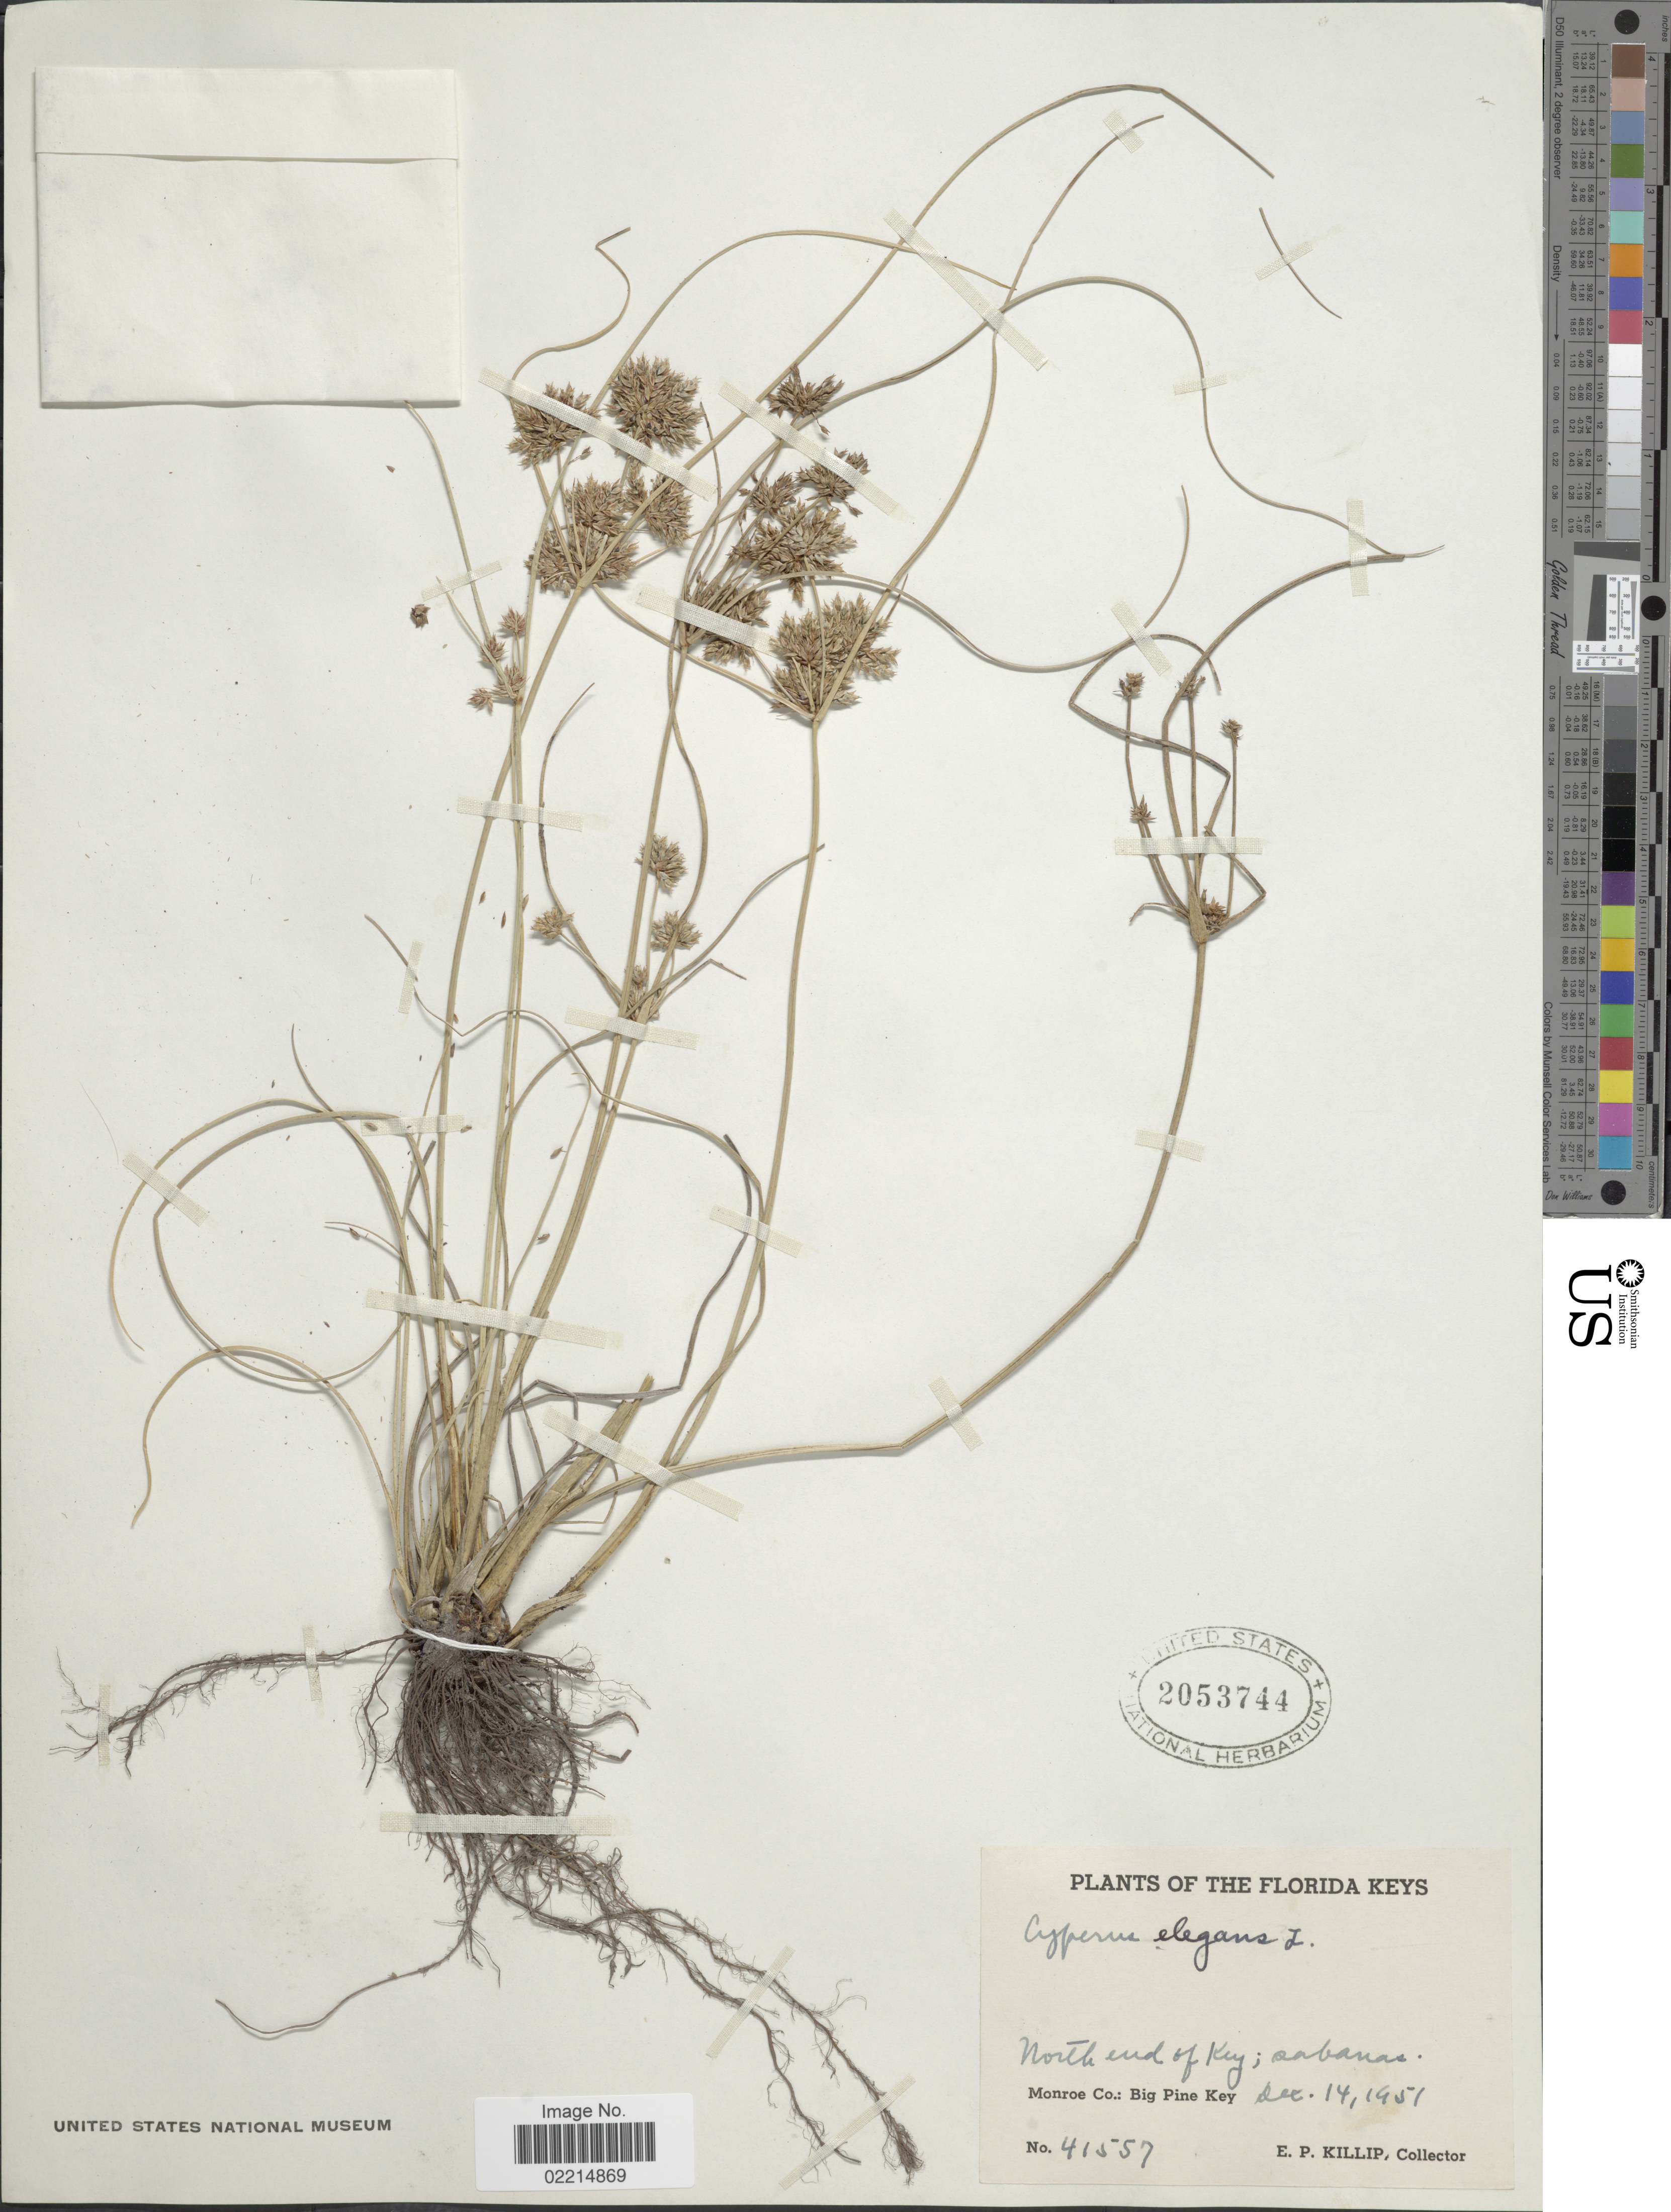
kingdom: Plantae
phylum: Tracheophyta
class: Liliopsida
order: Poales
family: Cyperaceae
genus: Cyperus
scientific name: Cyperus elegans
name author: L.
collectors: E. P. Killip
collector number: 41557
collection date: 1951-12-14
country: United States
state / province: Florida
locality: Florida Keys, North end of Key; sabanas, Monroe Co.: Big Pine Key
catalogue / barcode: US 2053744